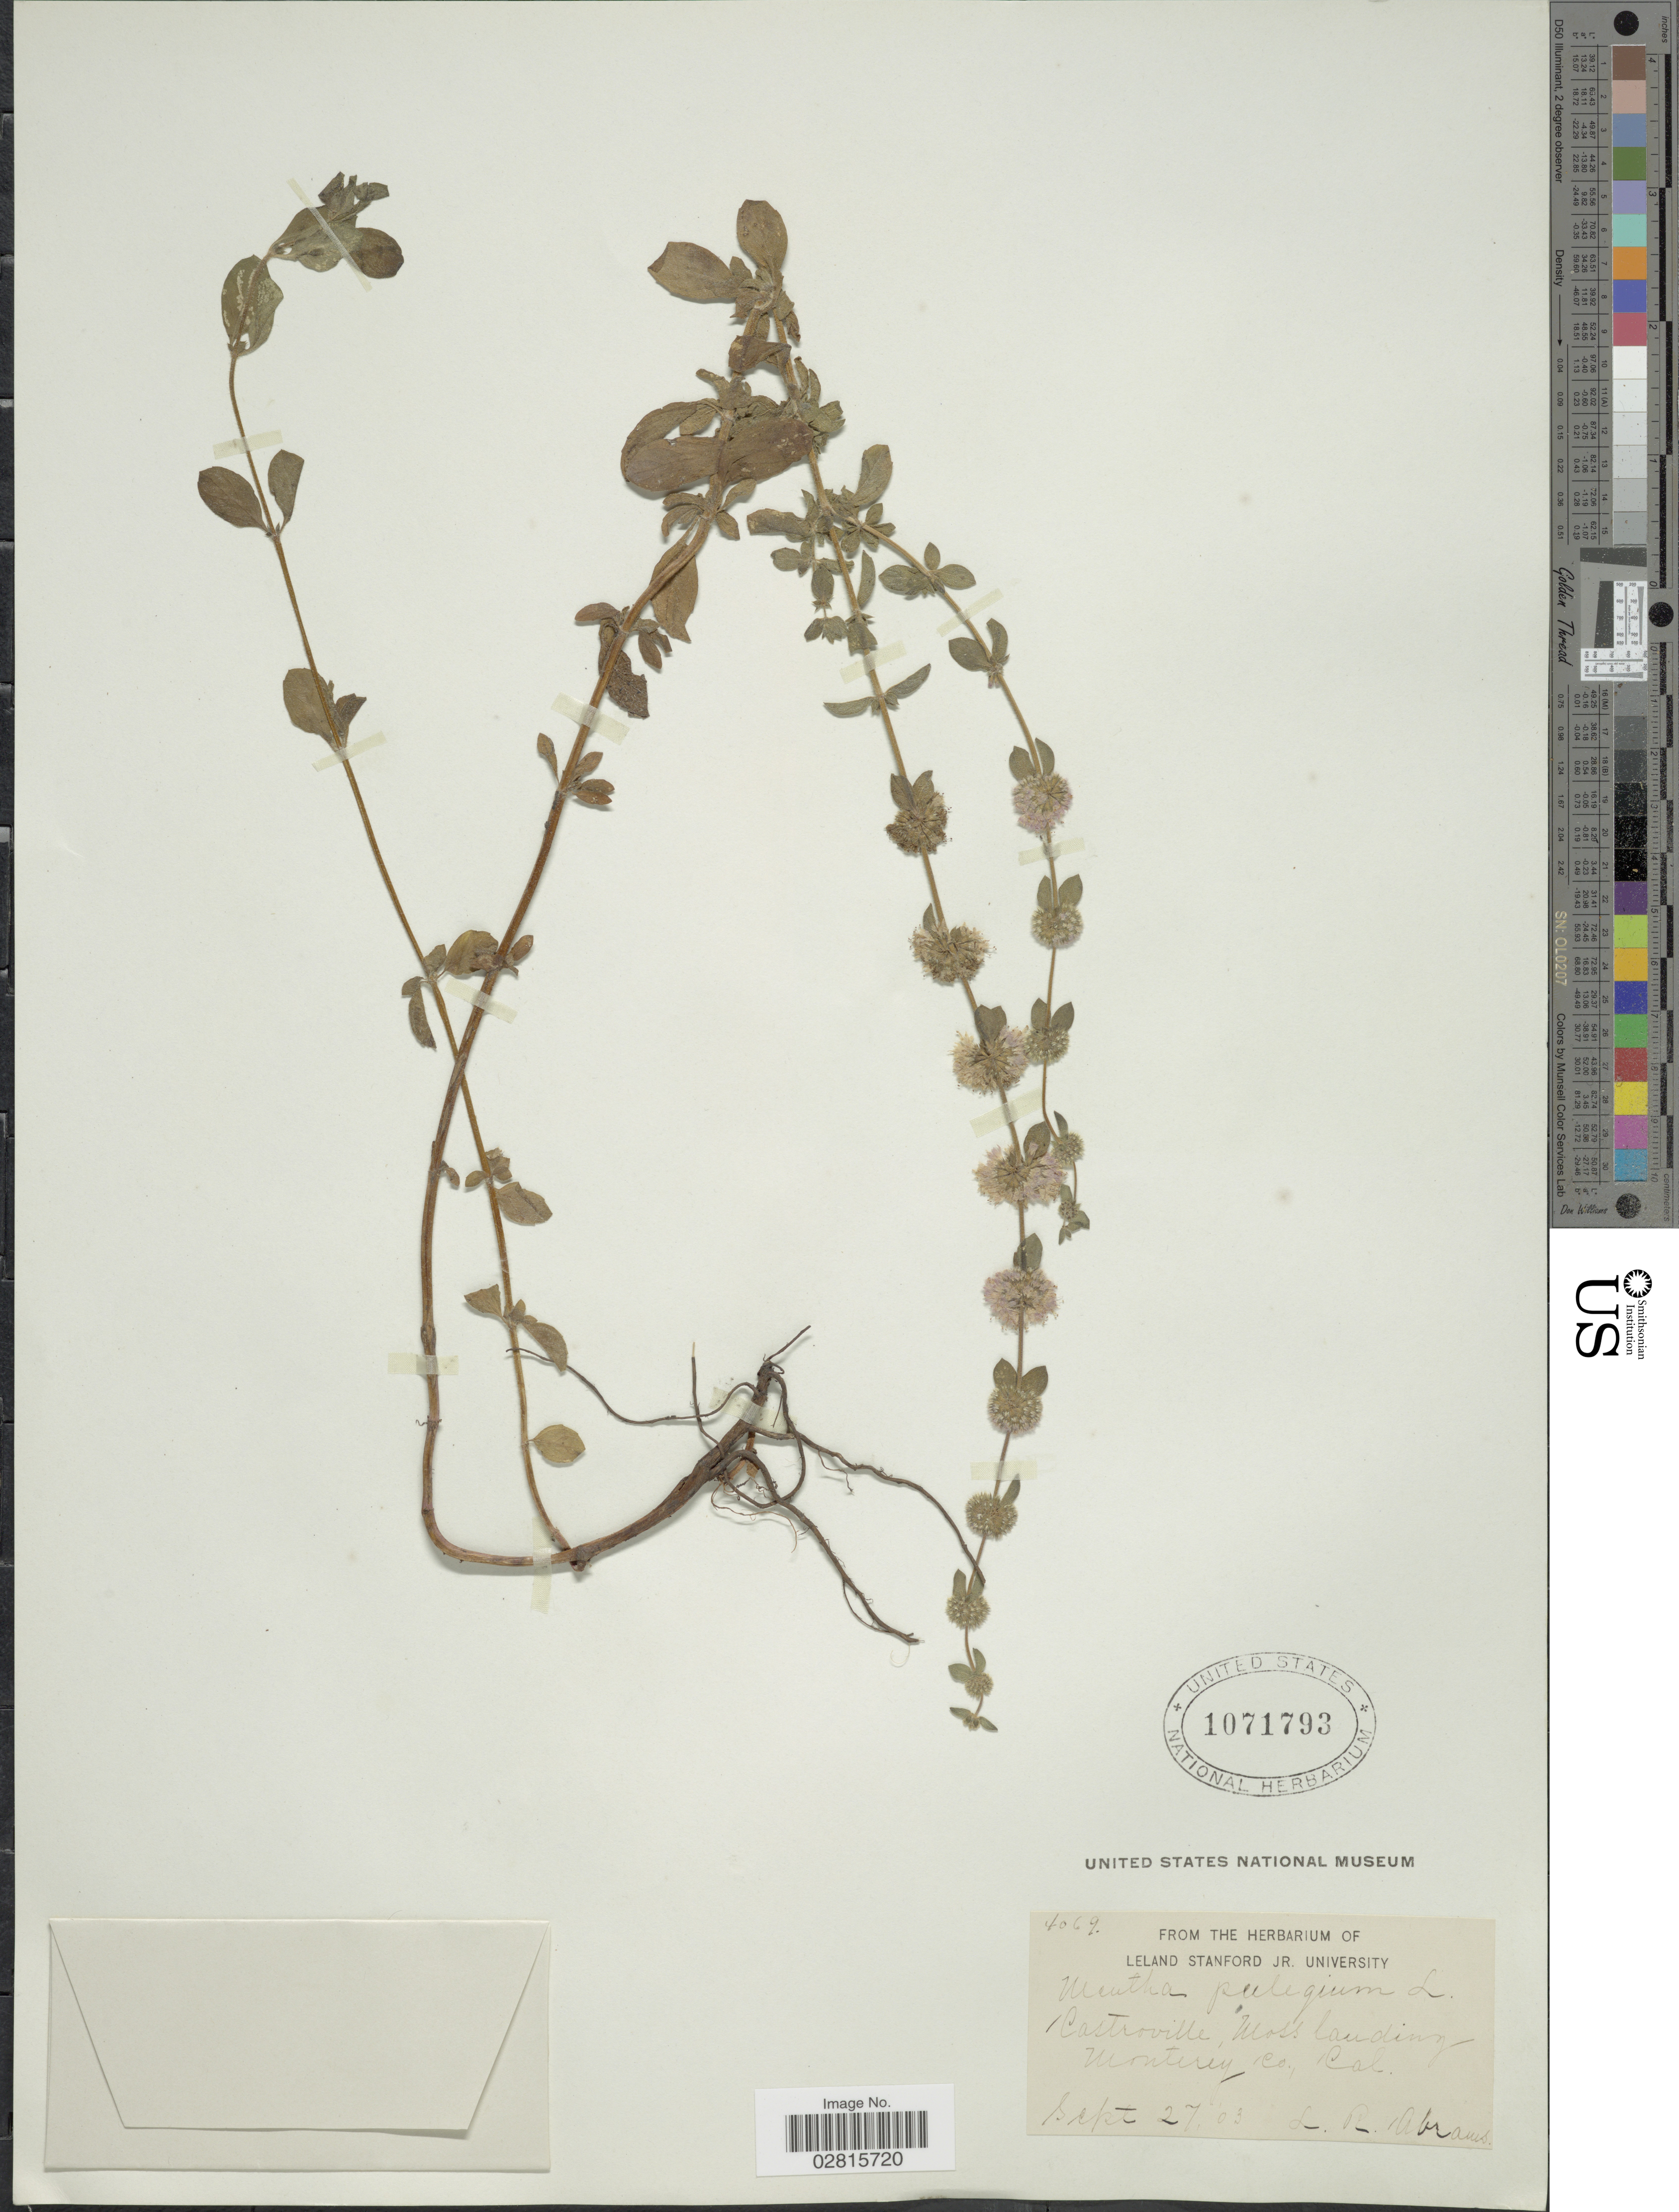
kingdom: Plantae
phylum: Tracheophyta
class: Magnoliopsida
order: Lamiales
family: Lamiaceae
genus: Mentha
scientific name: Mentha pulegium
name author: L.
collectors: L. Abrams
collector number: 4069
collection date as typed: Transcribed d/m/y: 27/9/3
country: United States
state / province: California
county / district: Monterey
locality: Castroville, Moss landing, Monterey Co., Cal.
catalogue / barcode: US 1071793